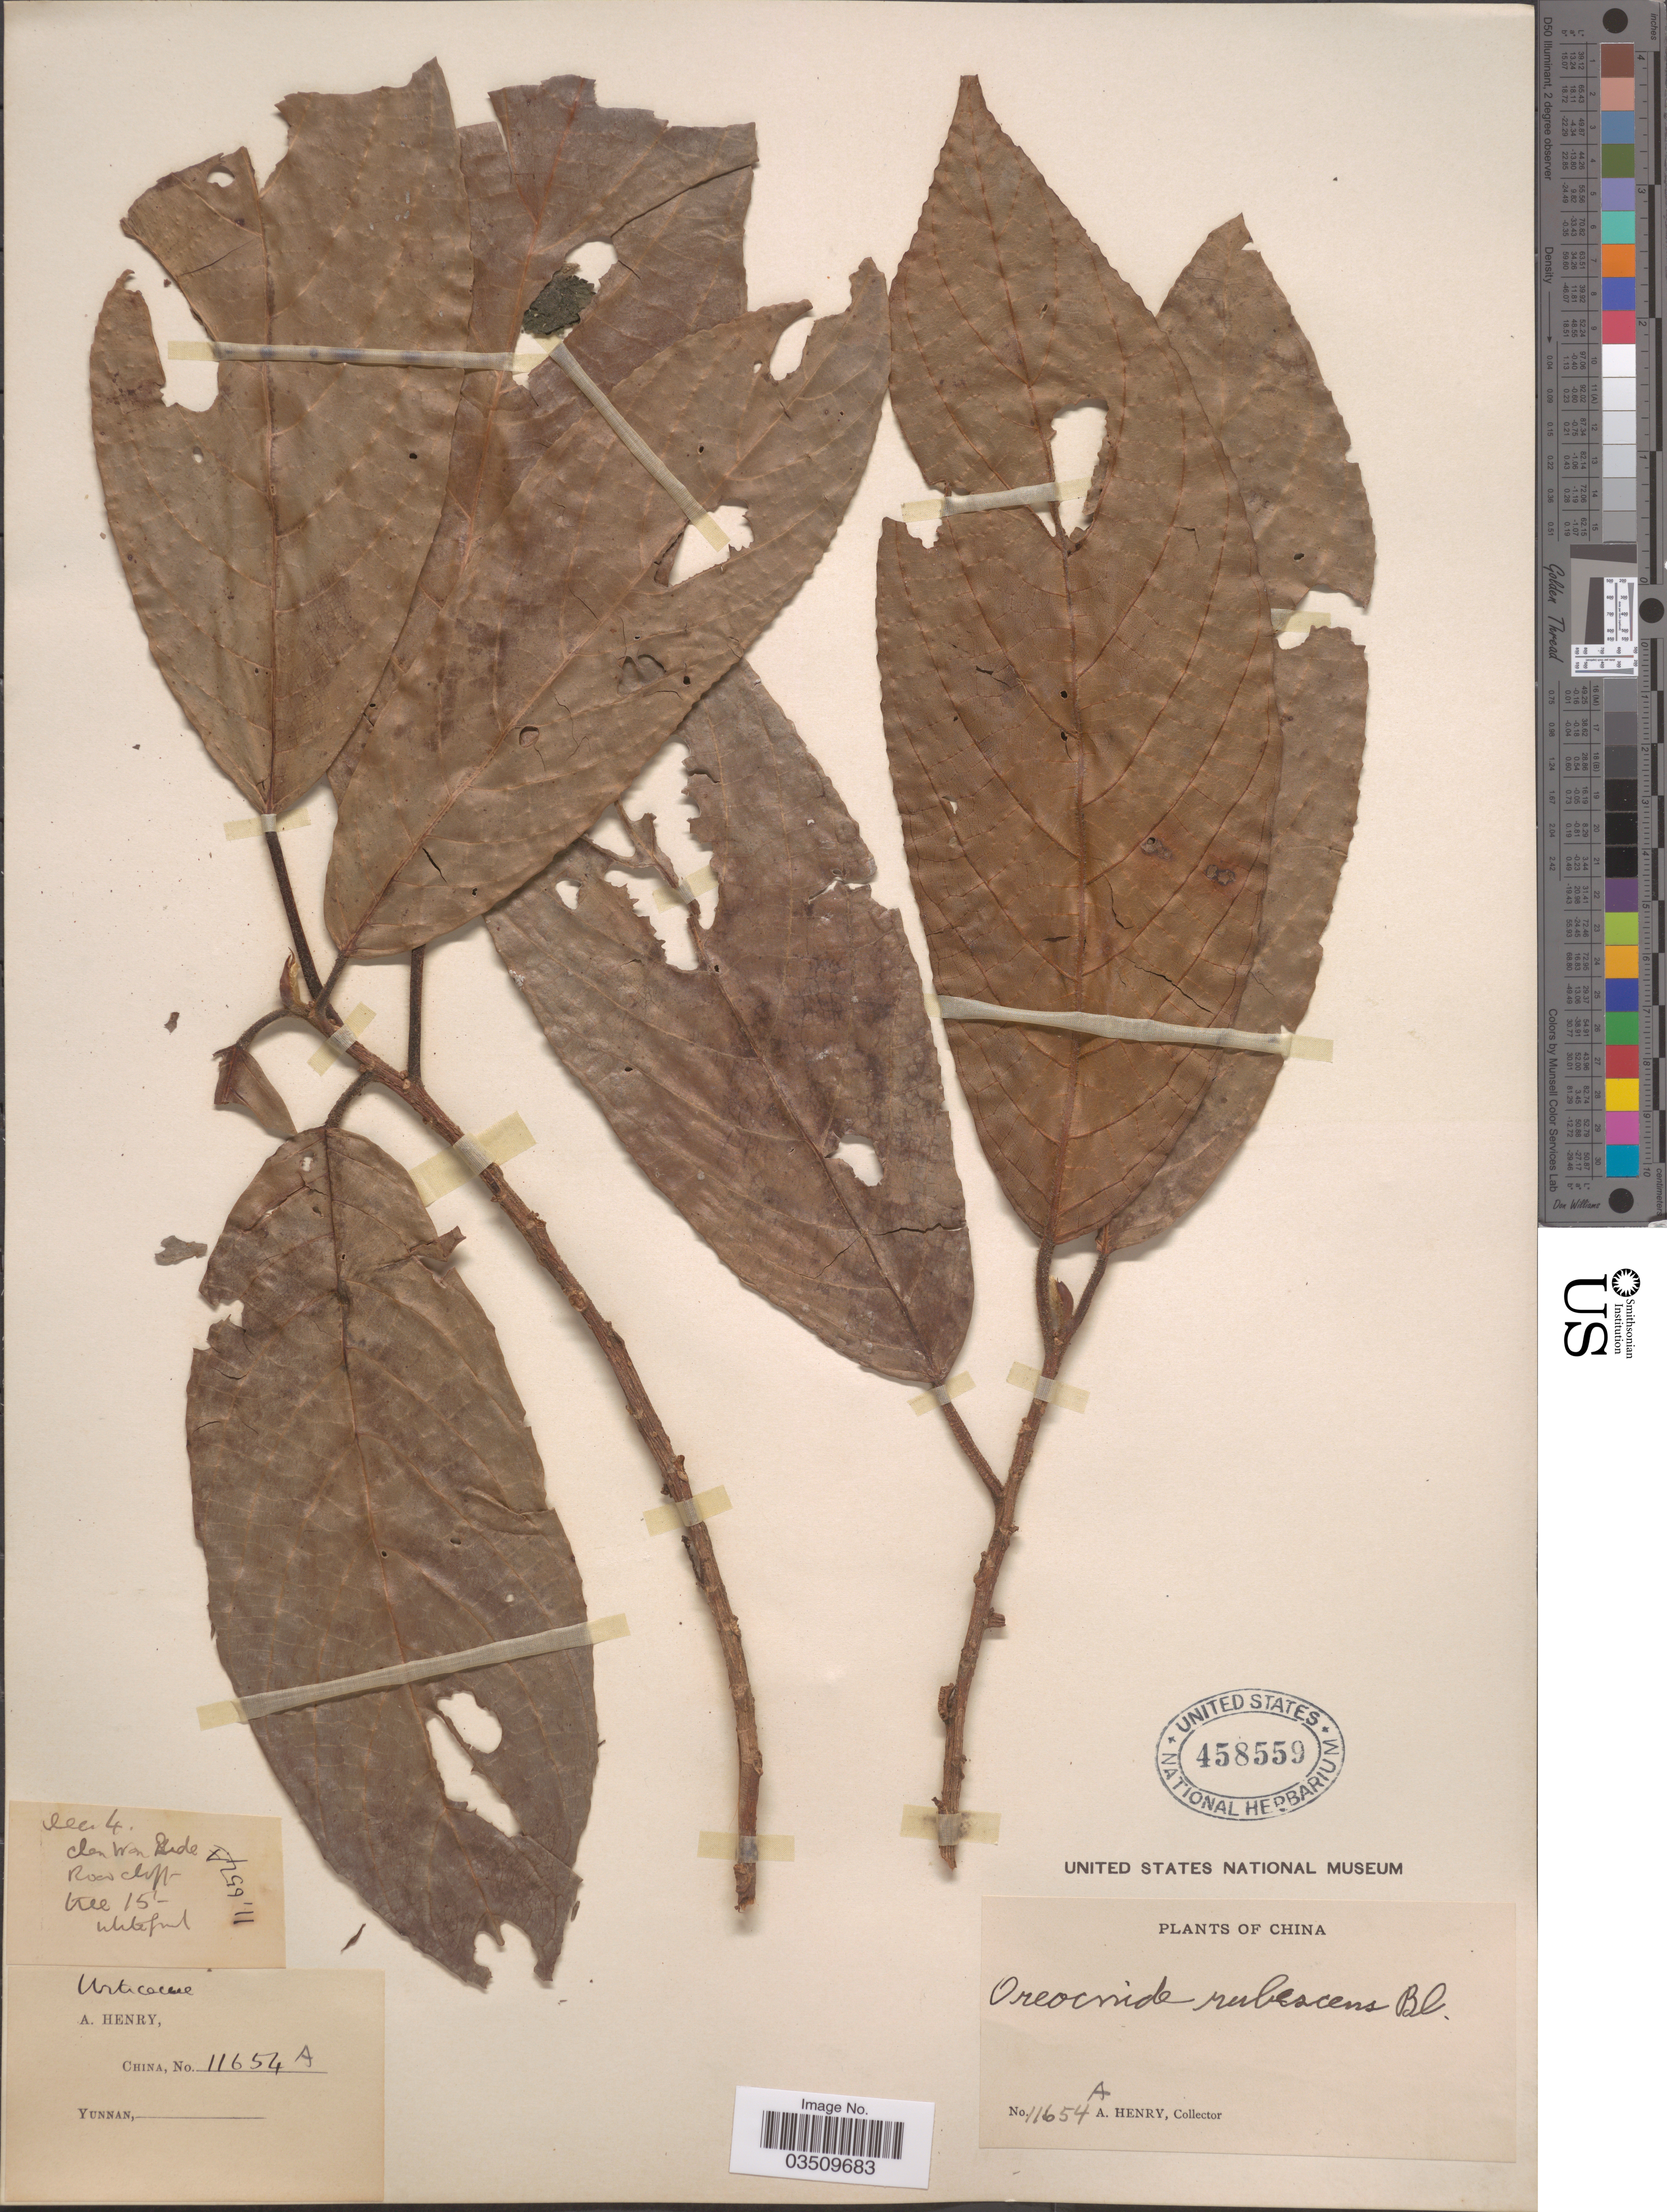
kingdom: Plantae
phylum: Tracheophyta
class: Magnoliopsida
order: Rosales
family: Urticaceae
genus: Oreocnide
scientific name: Oreocnide rubescens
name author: (Blume) Miq.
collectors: A. Henry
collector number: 11654 A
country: China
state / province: Yunnan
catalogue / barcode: US 458559